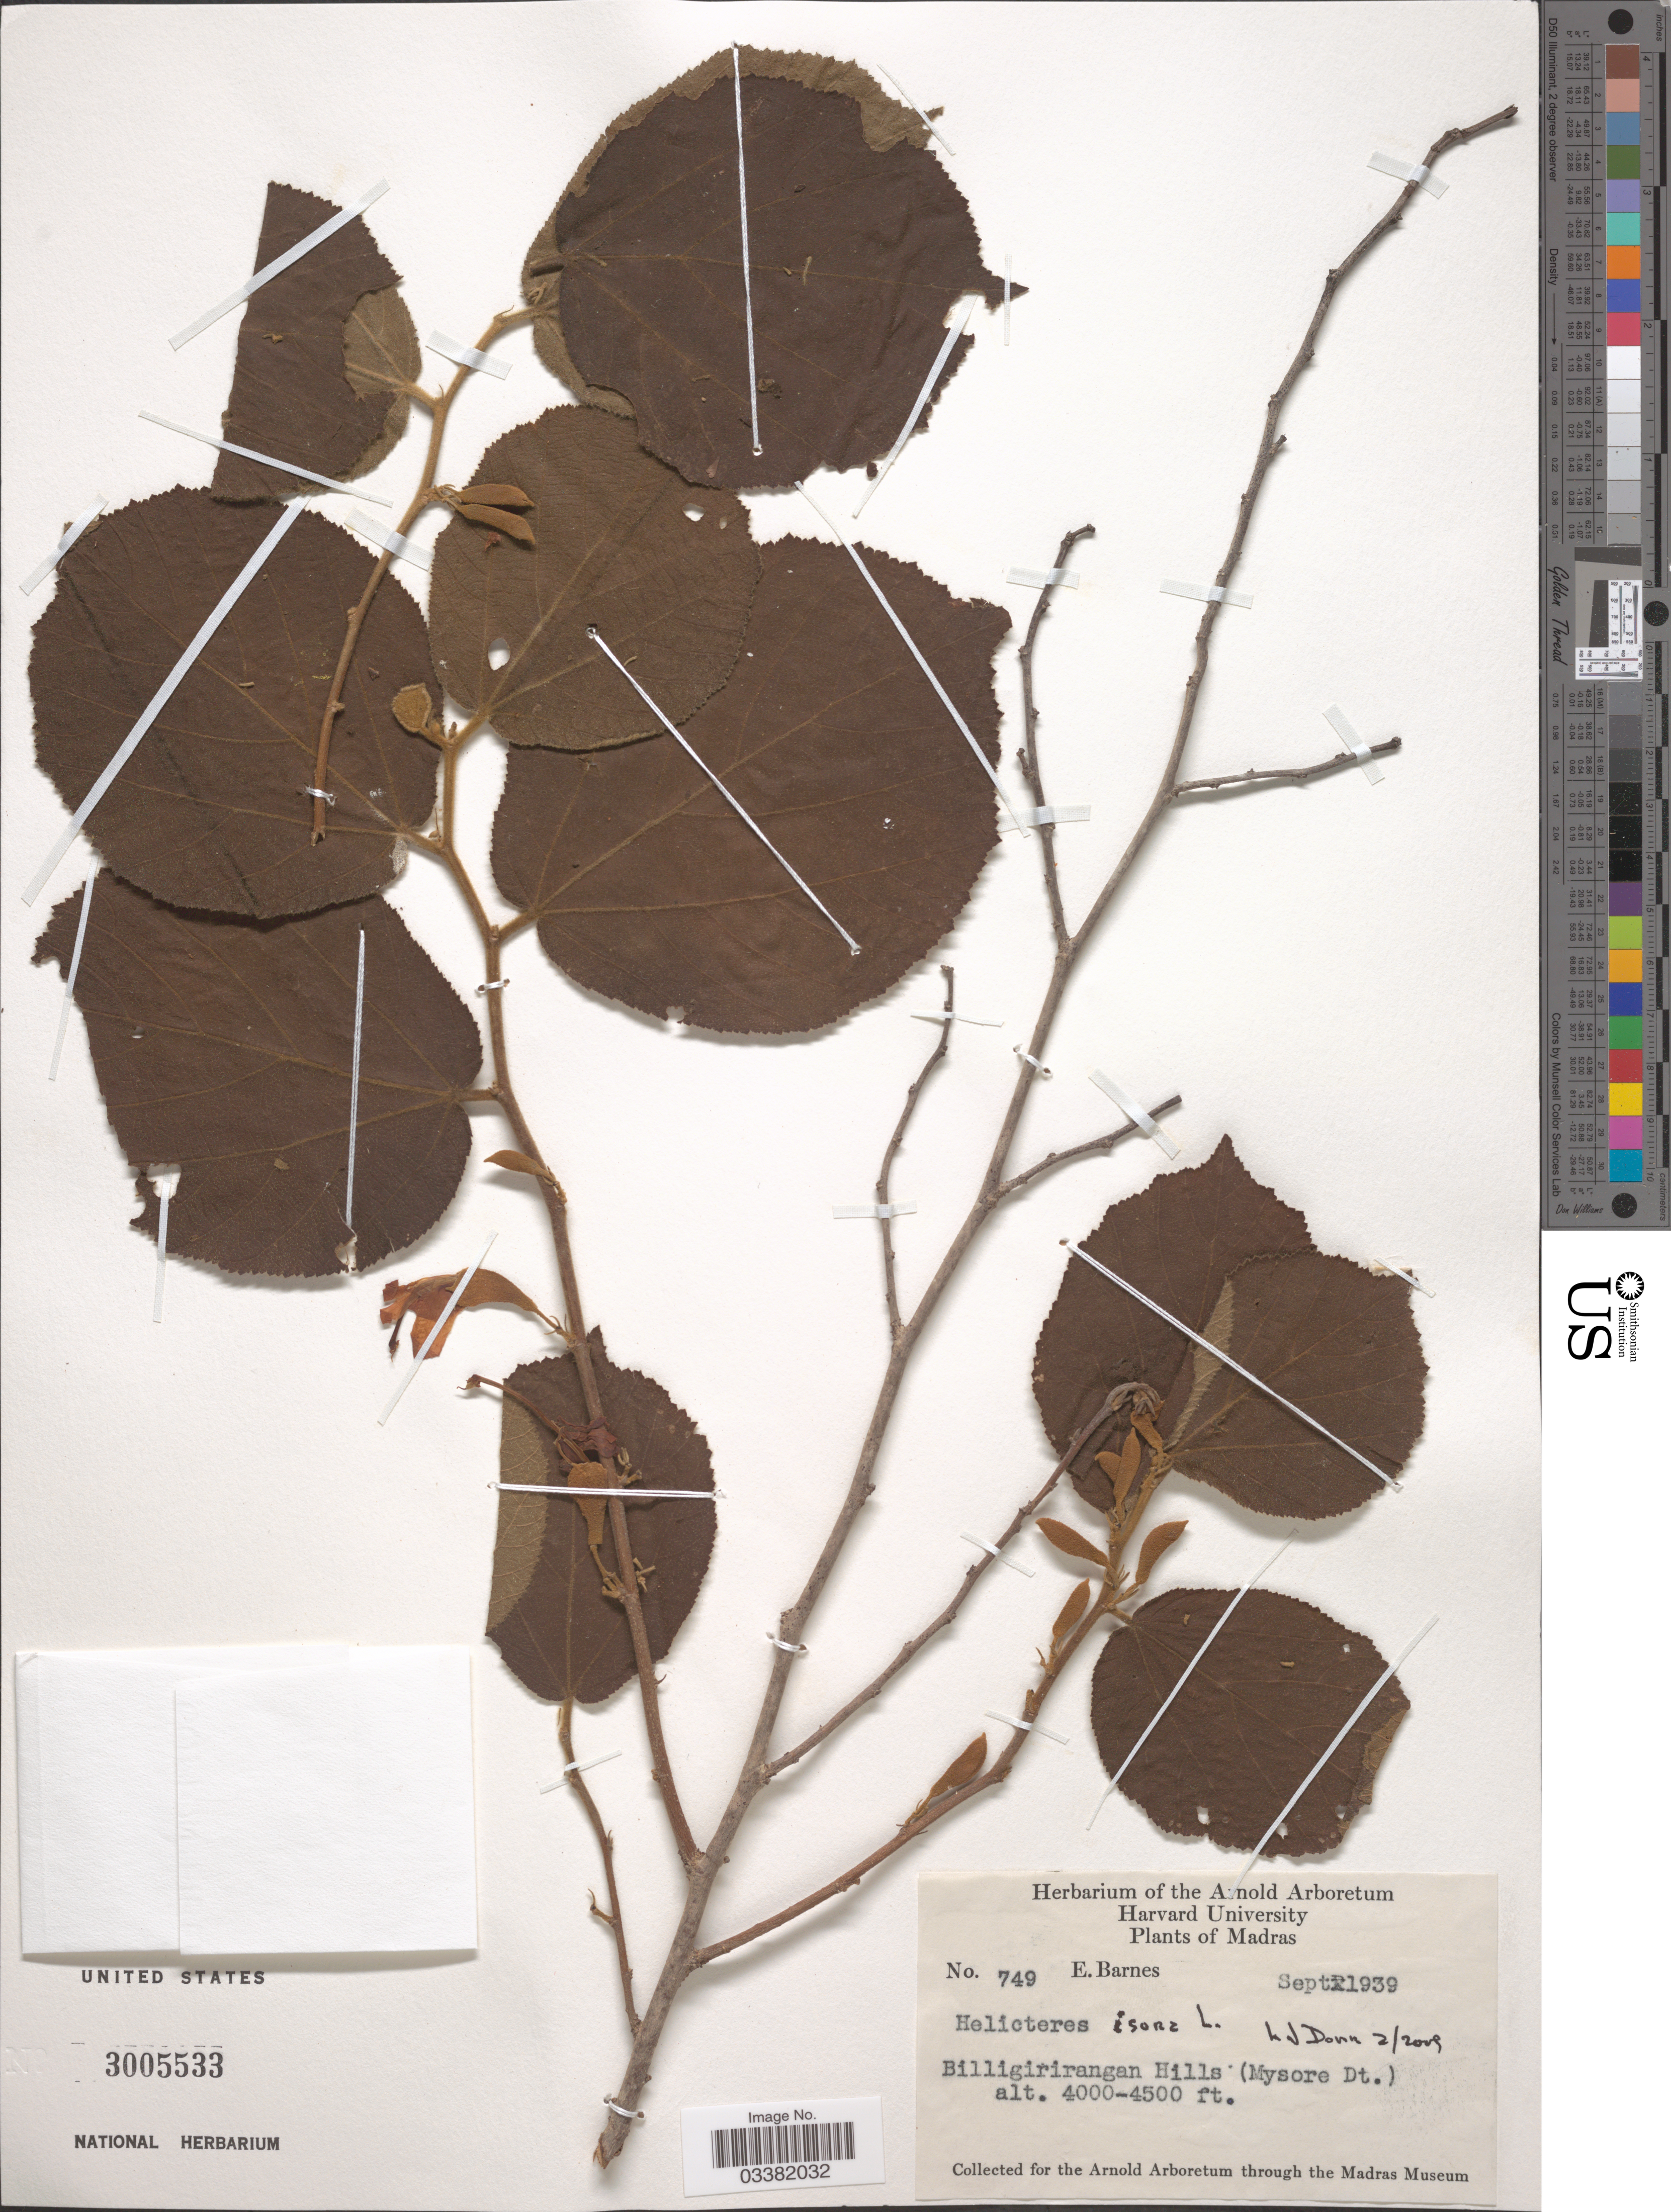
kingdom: Plantae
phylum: Tracheophyta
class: Magnoliopsida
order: Malvales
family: Malvaceae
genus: Helicteres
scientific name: Helicteres isora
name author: L.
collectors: E. Barnes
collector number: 749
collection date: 1939-09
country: India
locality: Madras. Billigirirangan Hills (Mysore Dt.).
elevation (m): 1219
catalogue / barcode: US 3005533